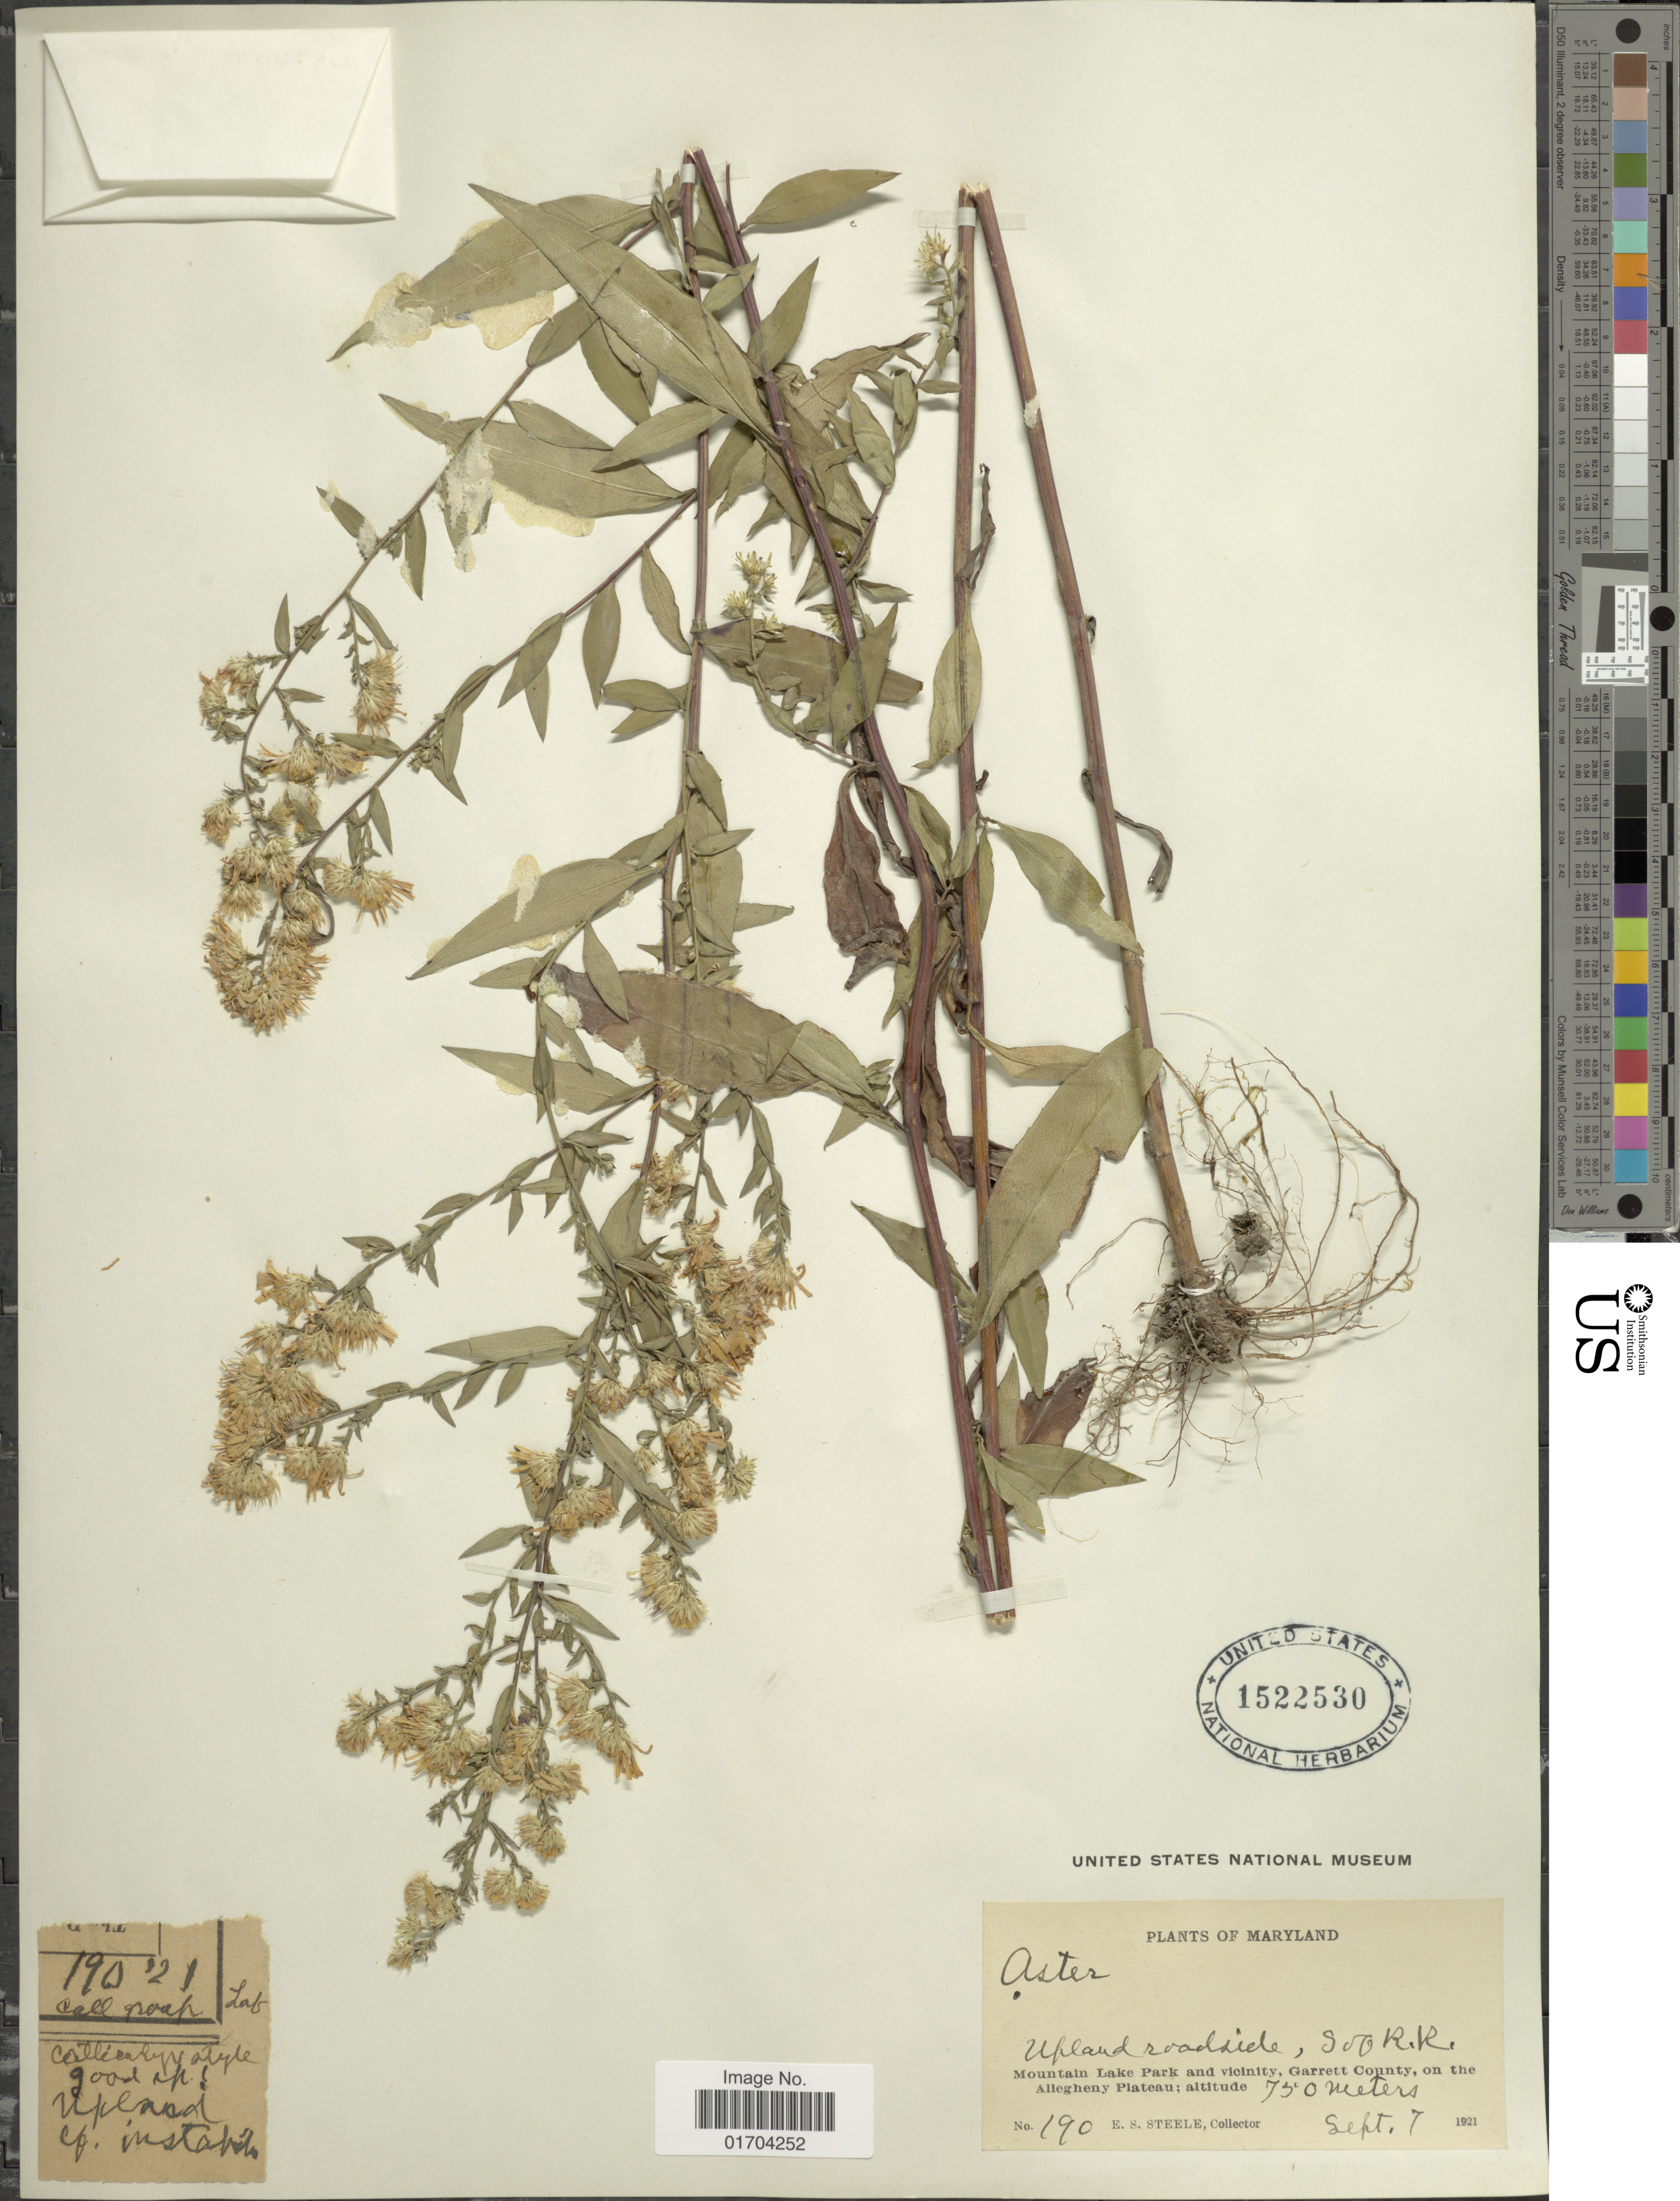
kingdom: Plantae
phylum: Tracheophyta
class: Magnoliopsida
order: Asterales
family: Asteraceae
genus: Symphyotrichum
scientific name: Symphyotrichum sp.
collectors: E. Steele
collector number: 190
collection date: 1921-09-07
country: United States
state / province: Maryland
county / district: Garrett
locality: Upland roadside, S of R.R., Mountain Lake Park, Vicinity of Oakland, Garrett County. Hilly Plateau of the Allegheny Mountains.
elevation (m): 750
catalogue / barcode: US 1522530